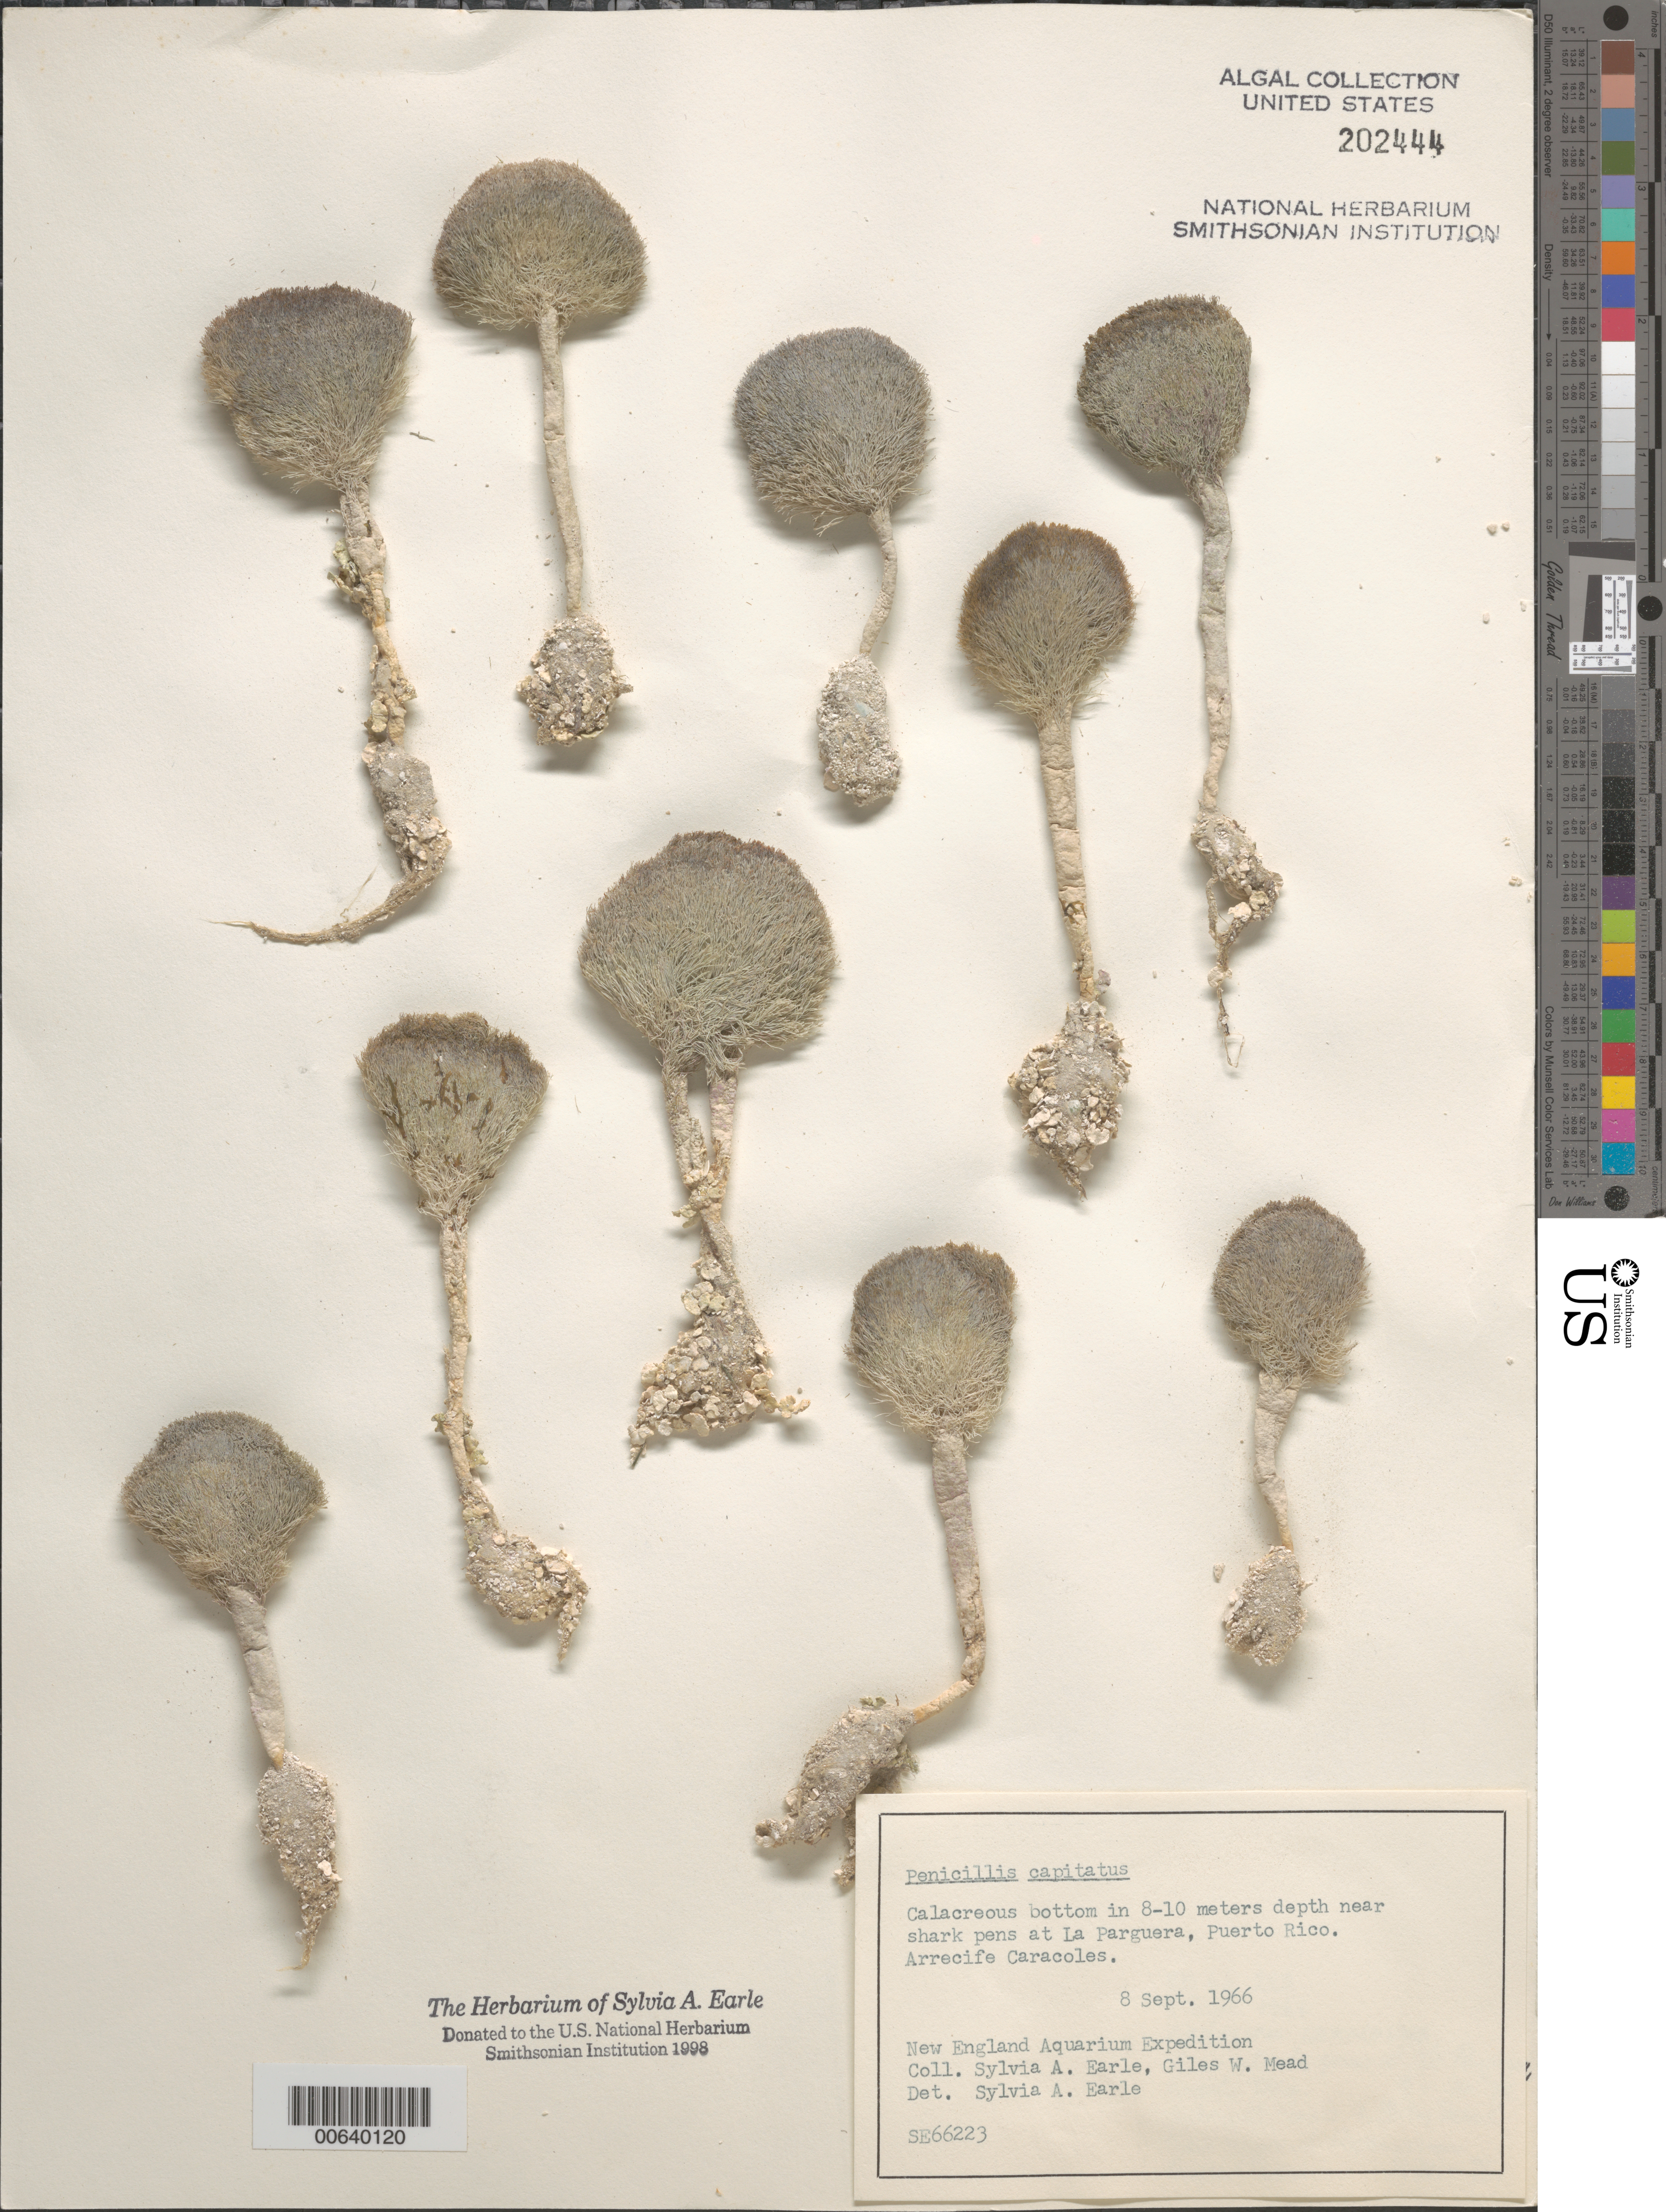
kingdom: Plantae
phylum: Chlorophyta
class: Ulvophyceae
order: Bryopsidales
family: Udoteaceae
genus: Penicillus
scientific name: Penicillus capitatus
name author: Lam.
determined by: Earle, S. A.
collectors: S. A. Earle & G. W. Mead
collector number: Se 66223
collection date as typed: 08 Sep 1966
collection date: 1966-09-08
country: Puerto Rico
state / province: Lajas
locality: La Parguera, Arrecife Caracoles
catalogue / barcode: US 202444